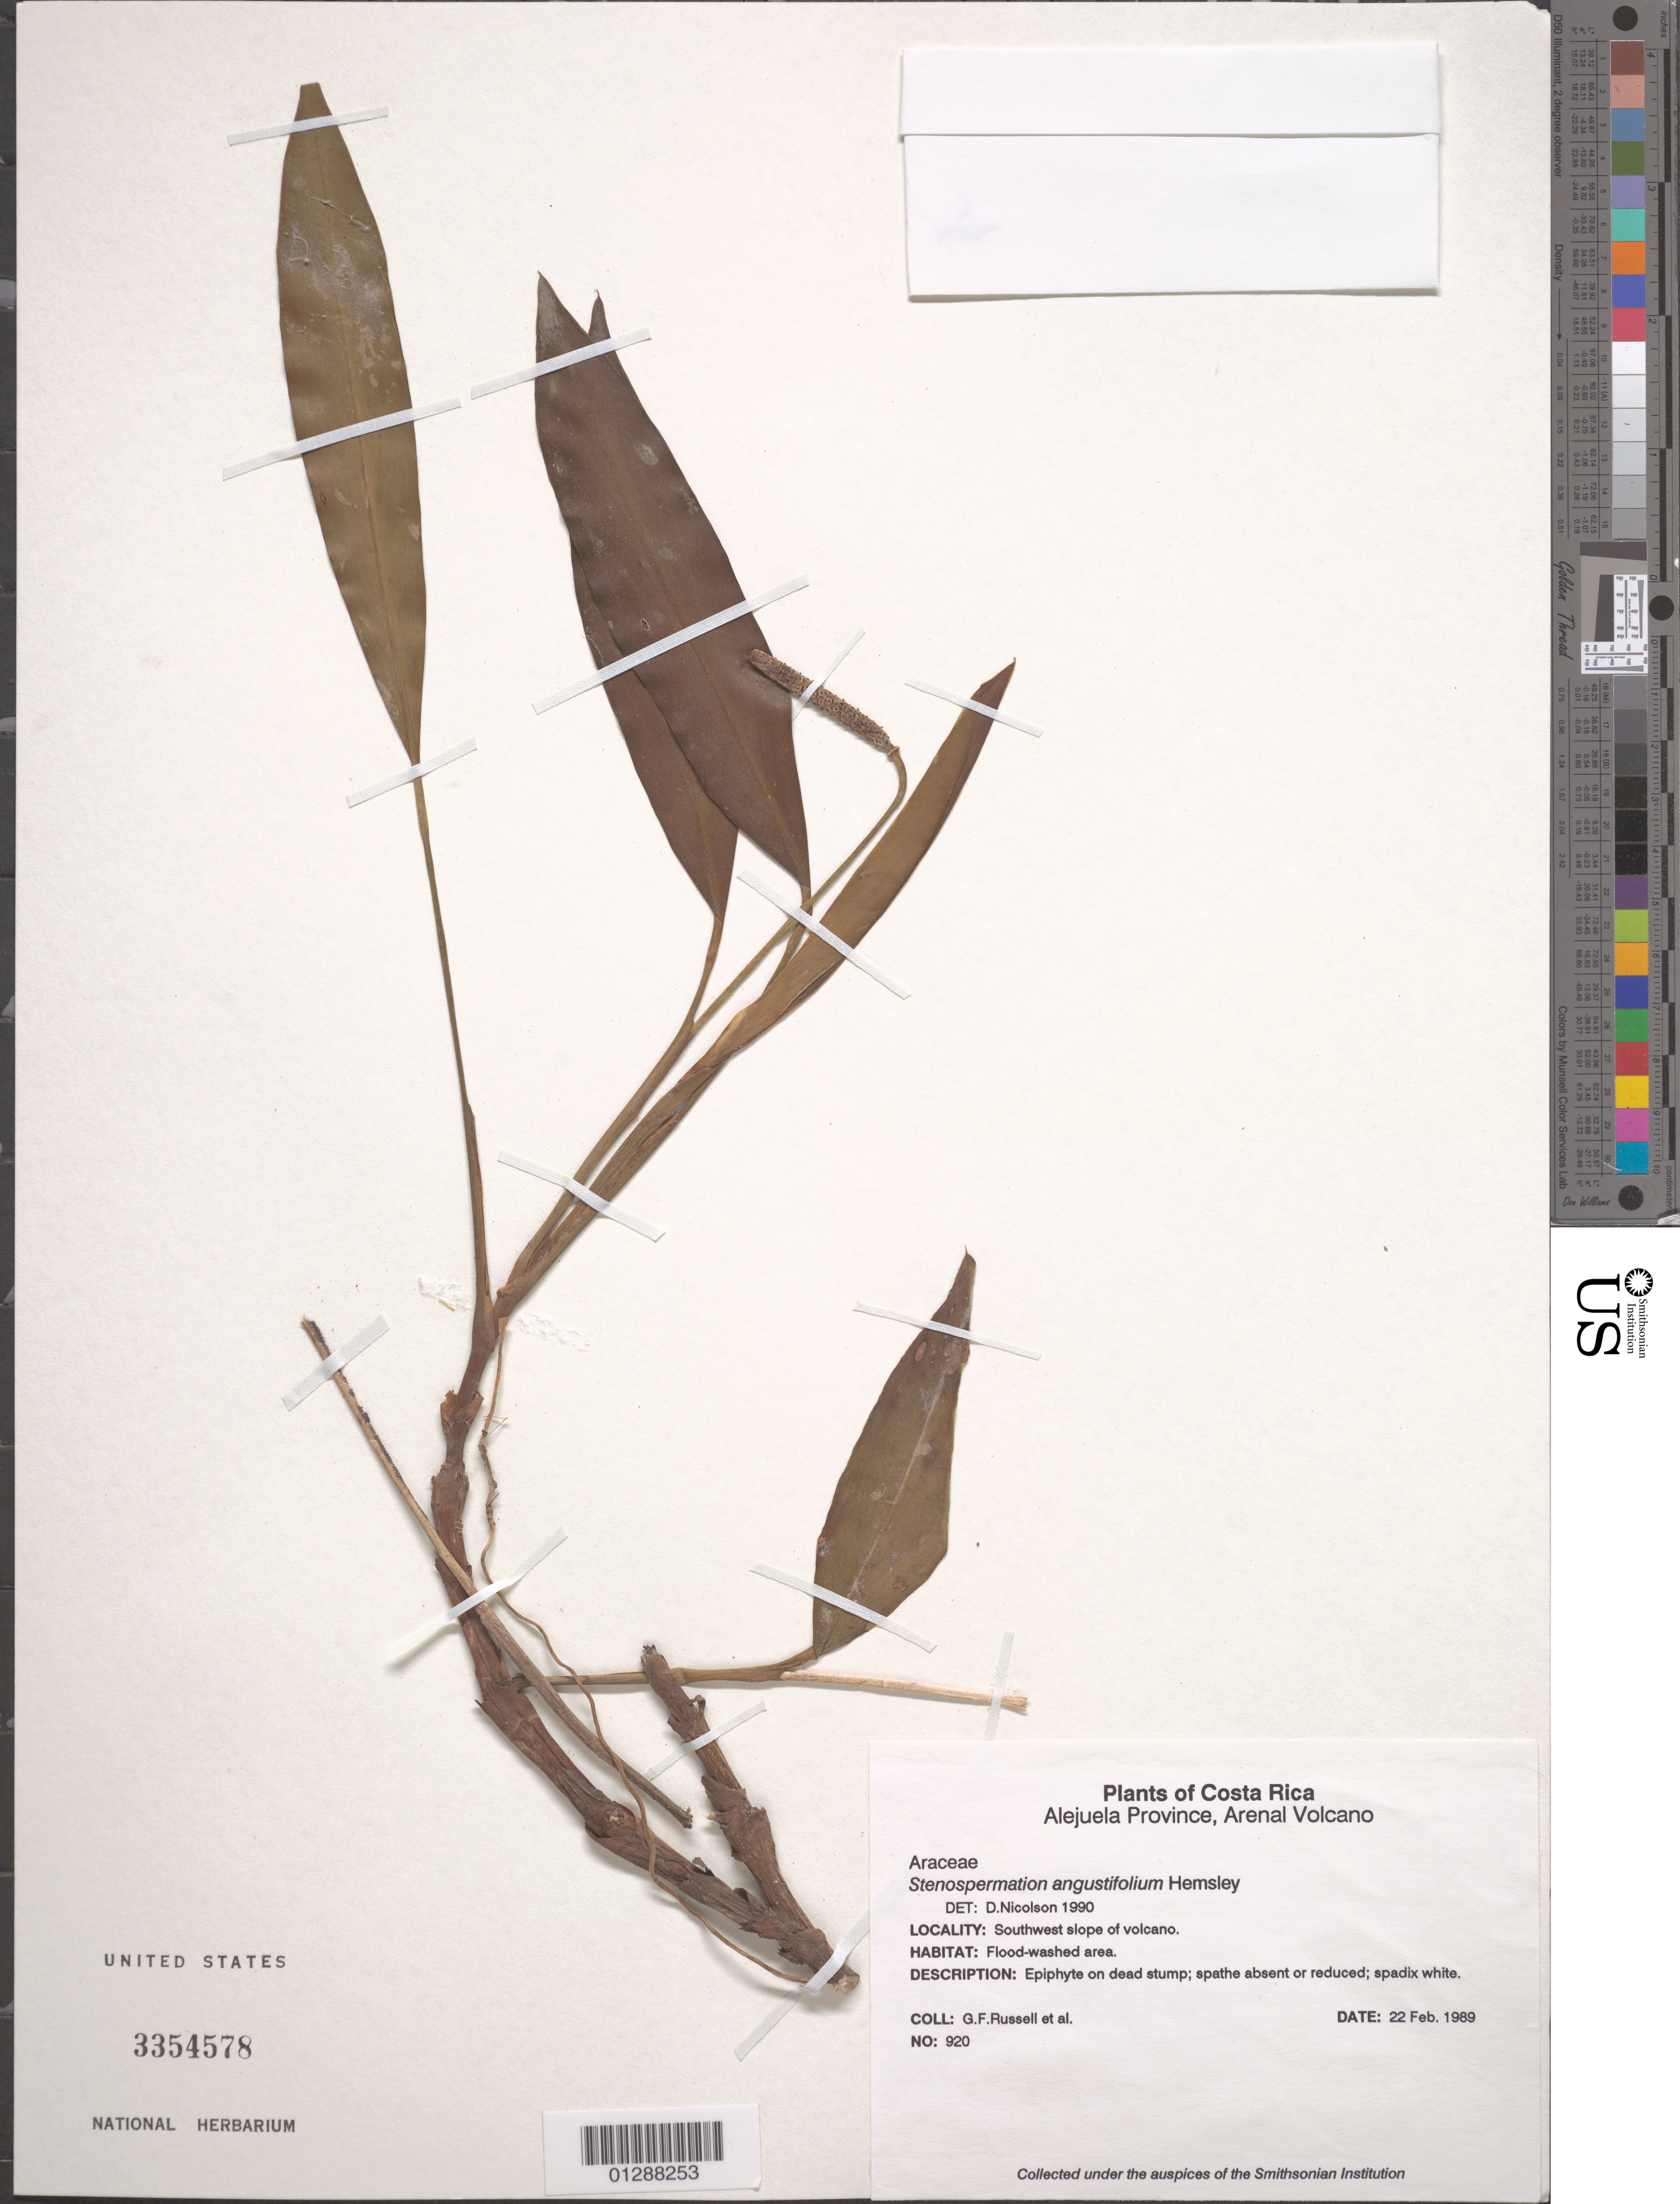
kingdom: Plantae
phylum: Tracheophyta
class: Liliopsida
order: Alismatales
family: Araceae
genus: Stenospermation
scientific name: Stenospermation angustifolium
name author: Hemsl.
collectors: G. Russell & et al.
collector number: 920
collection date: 1989-02-22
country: Costa Rica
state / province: Alajuela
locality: Arenal Volcano. Southwest slope of volcano.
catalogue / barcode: US 3354578